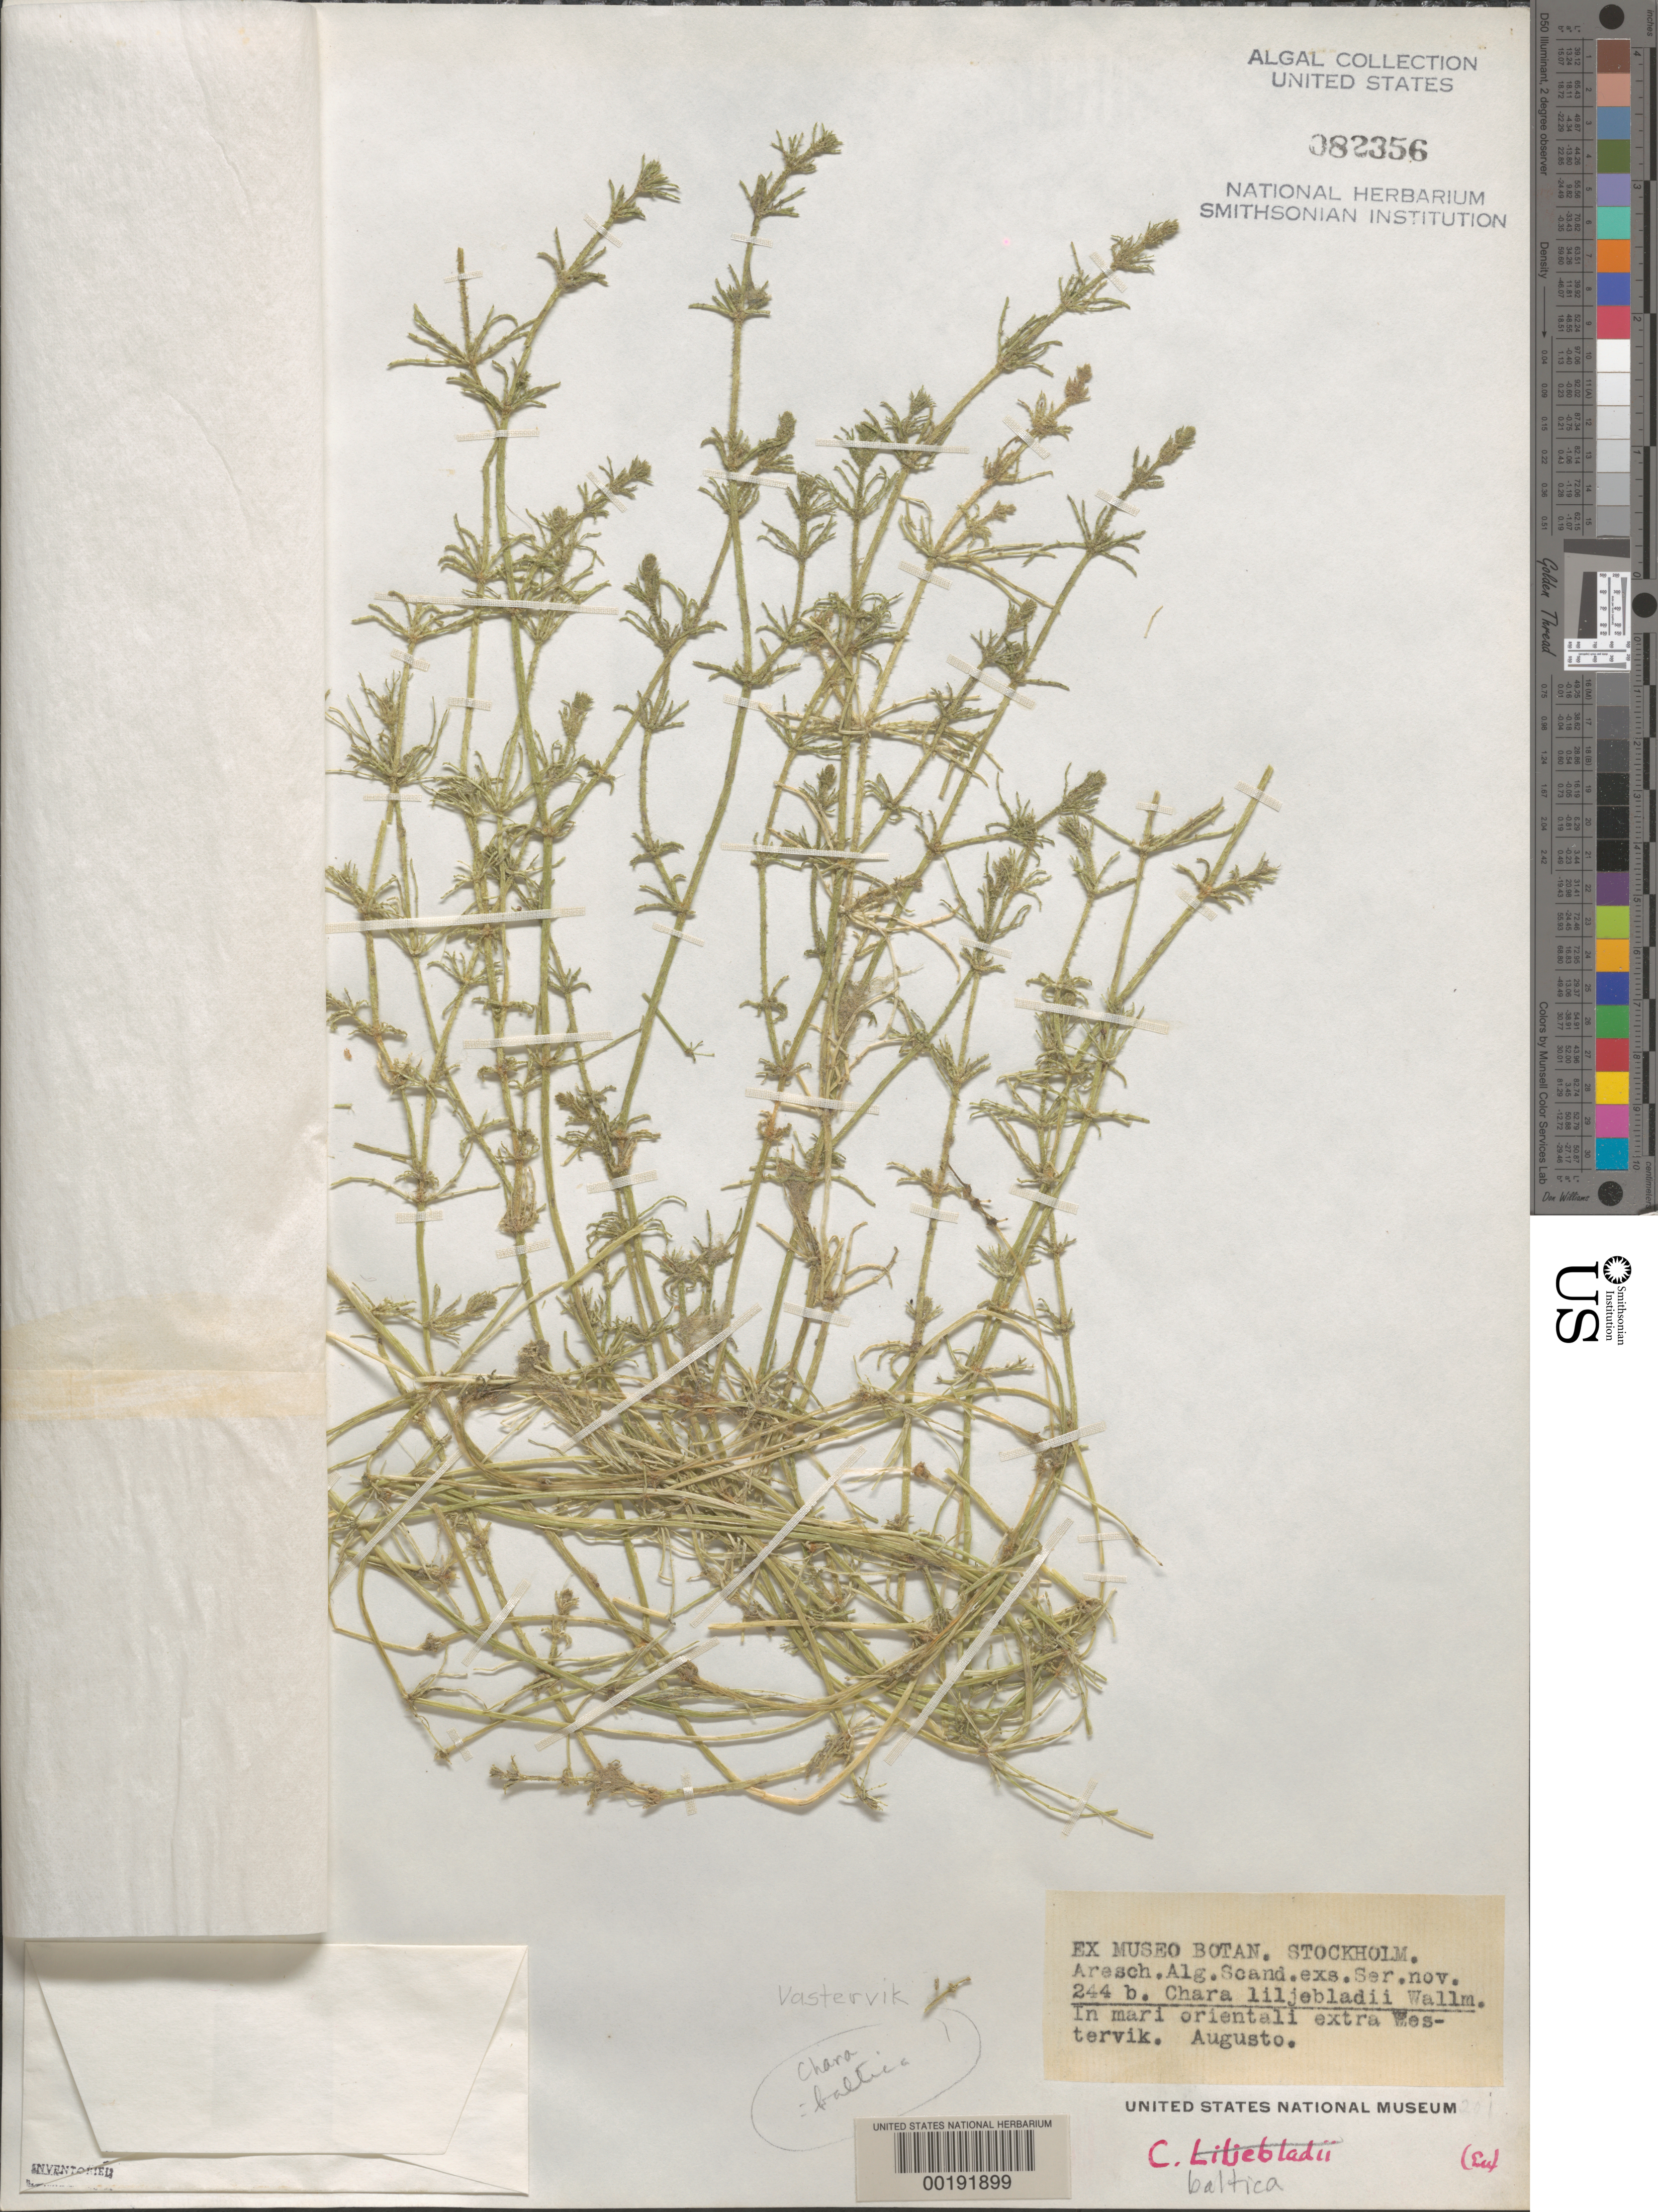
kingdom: Plantae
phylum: Charophyta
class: Charophyceae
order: Charales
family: Characeae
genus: Chara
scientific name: Chara baltica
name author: (Hartm.) Bruzelius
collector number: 244b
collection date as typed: Aug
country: Sweden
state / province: Dalarna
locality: Baltic sea (mari orientali), near vastervik (westervik)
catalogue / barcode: US 82356